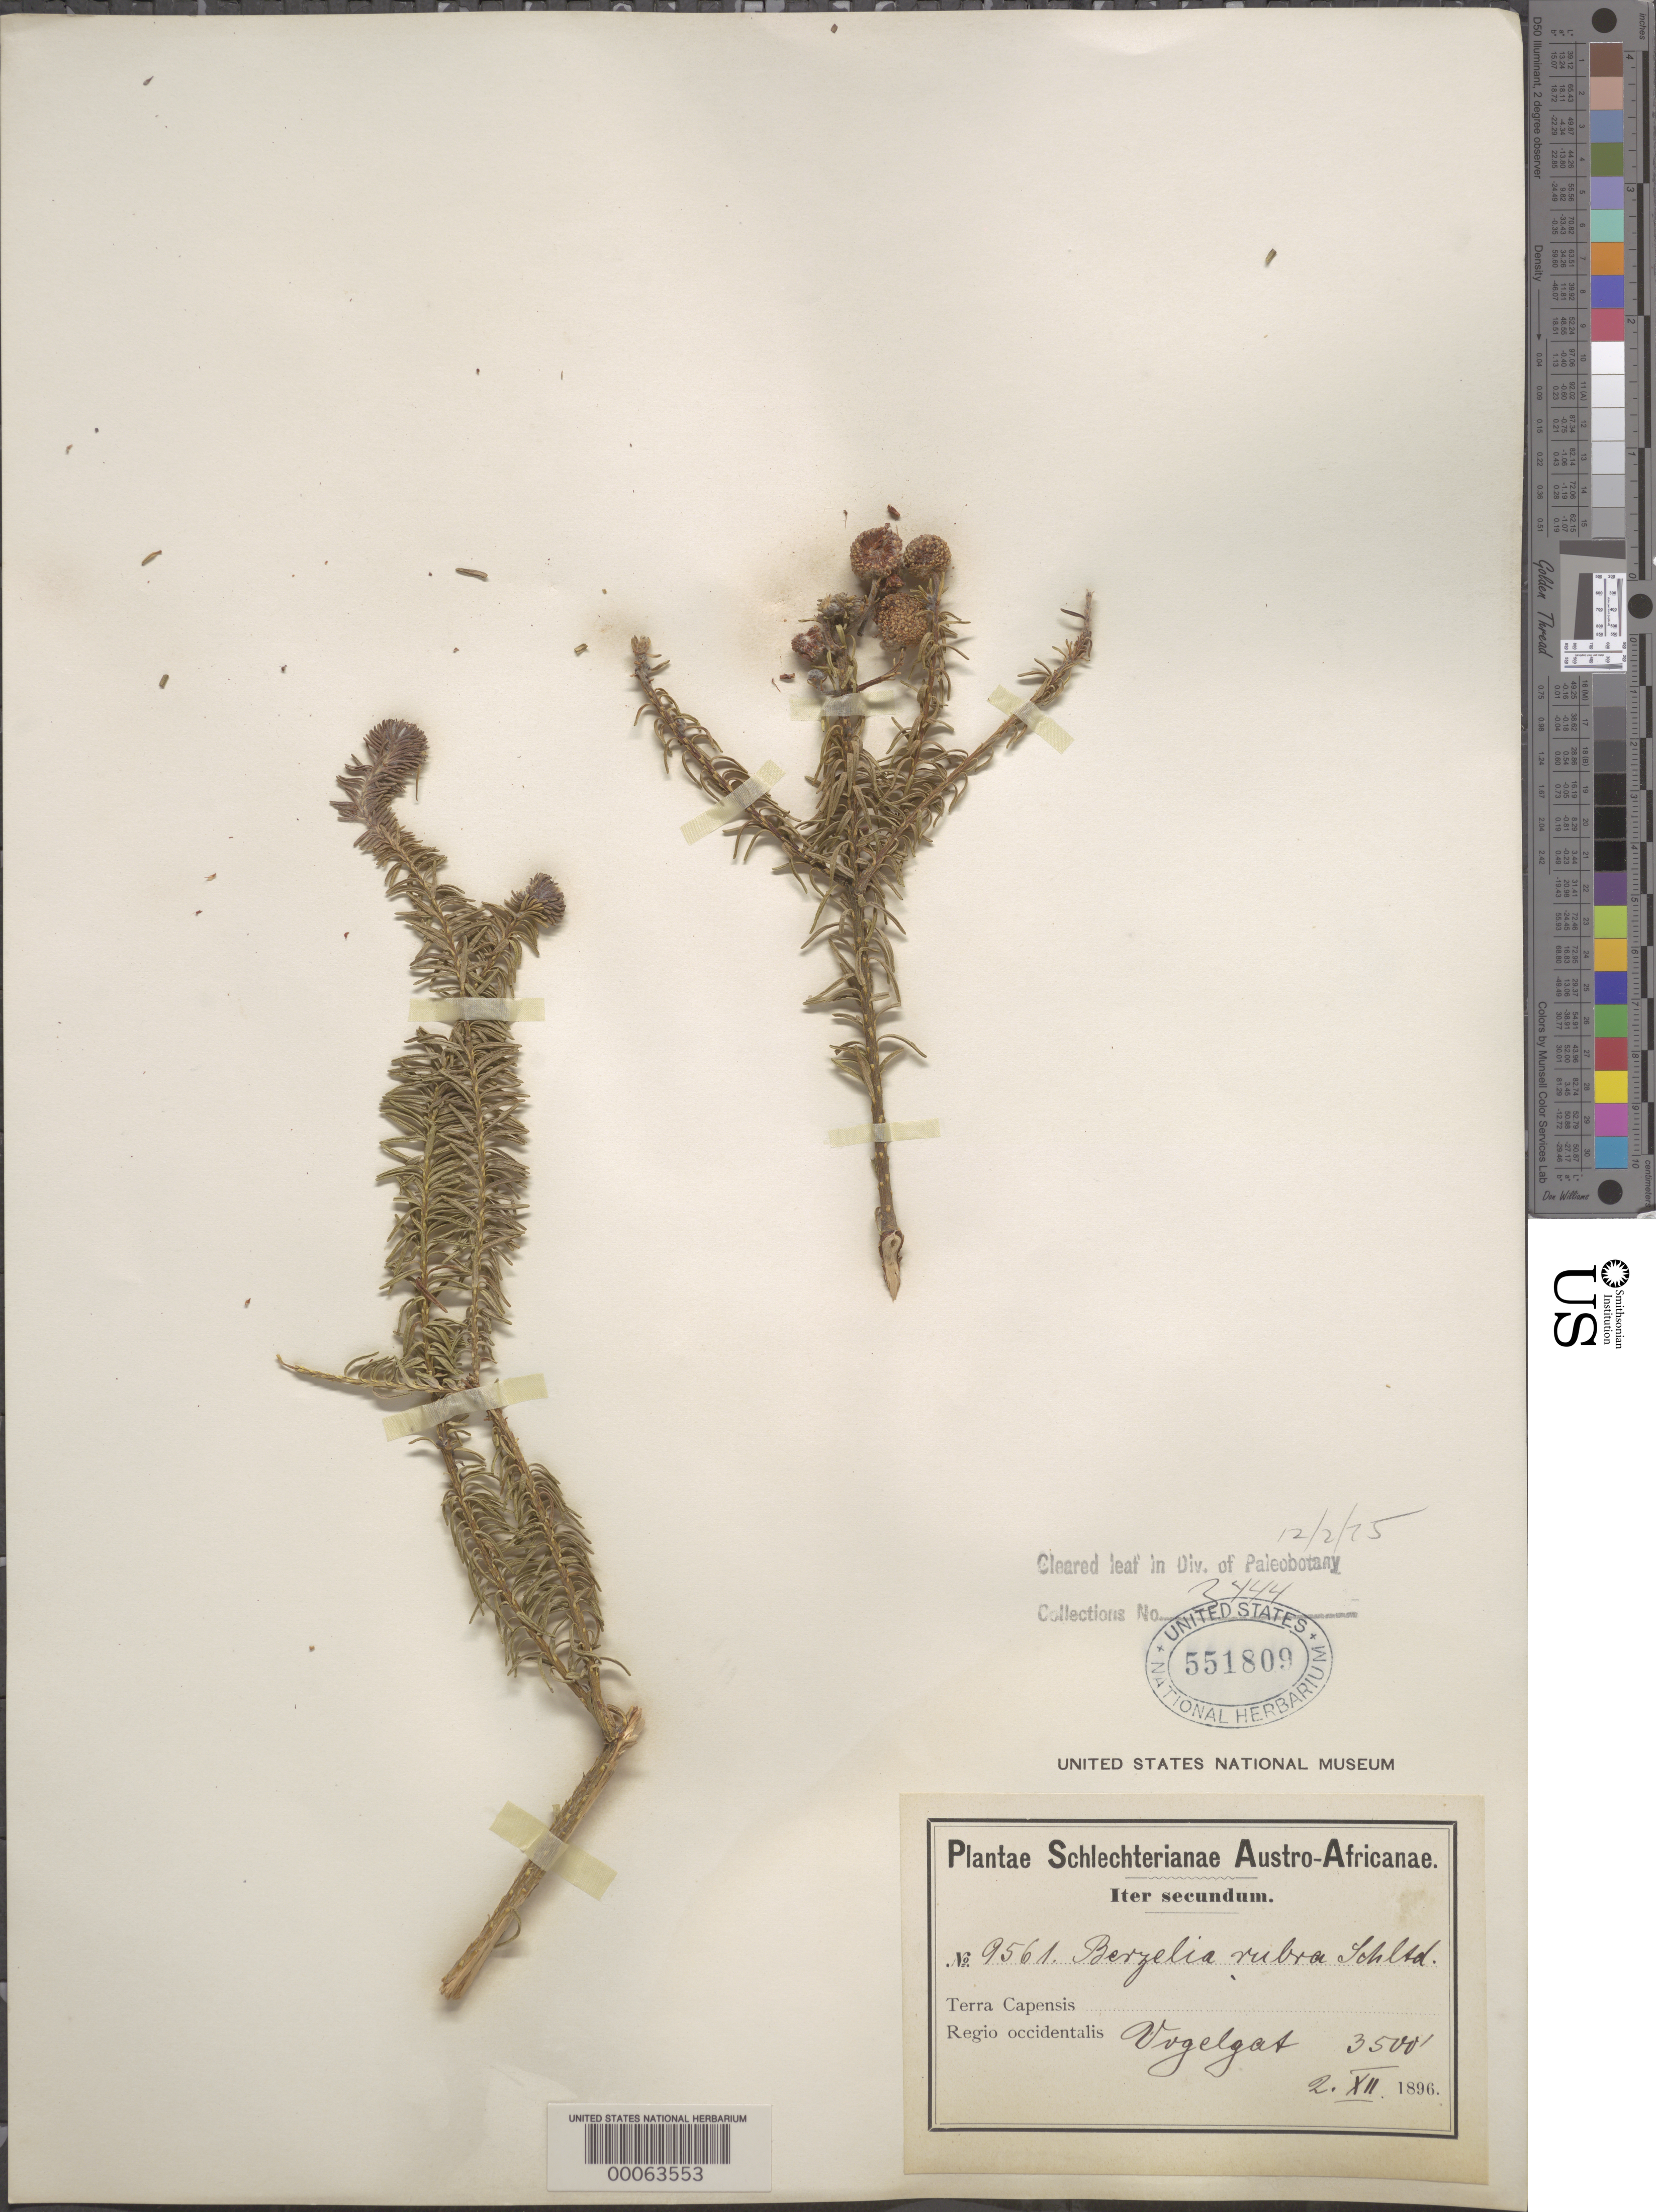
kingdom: Plantae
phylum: Tracheophyta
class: Magnoliopsida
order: Bruniales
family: Bruniaceae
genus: Berzelia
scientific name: Berzelia rubra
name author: Schltdl.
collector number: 9561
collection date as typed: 02 Dec 1896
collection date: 1896-12-02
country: Panama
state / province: Chiriquí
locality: Around San Felix.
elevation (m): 1067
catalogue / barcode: US 551809